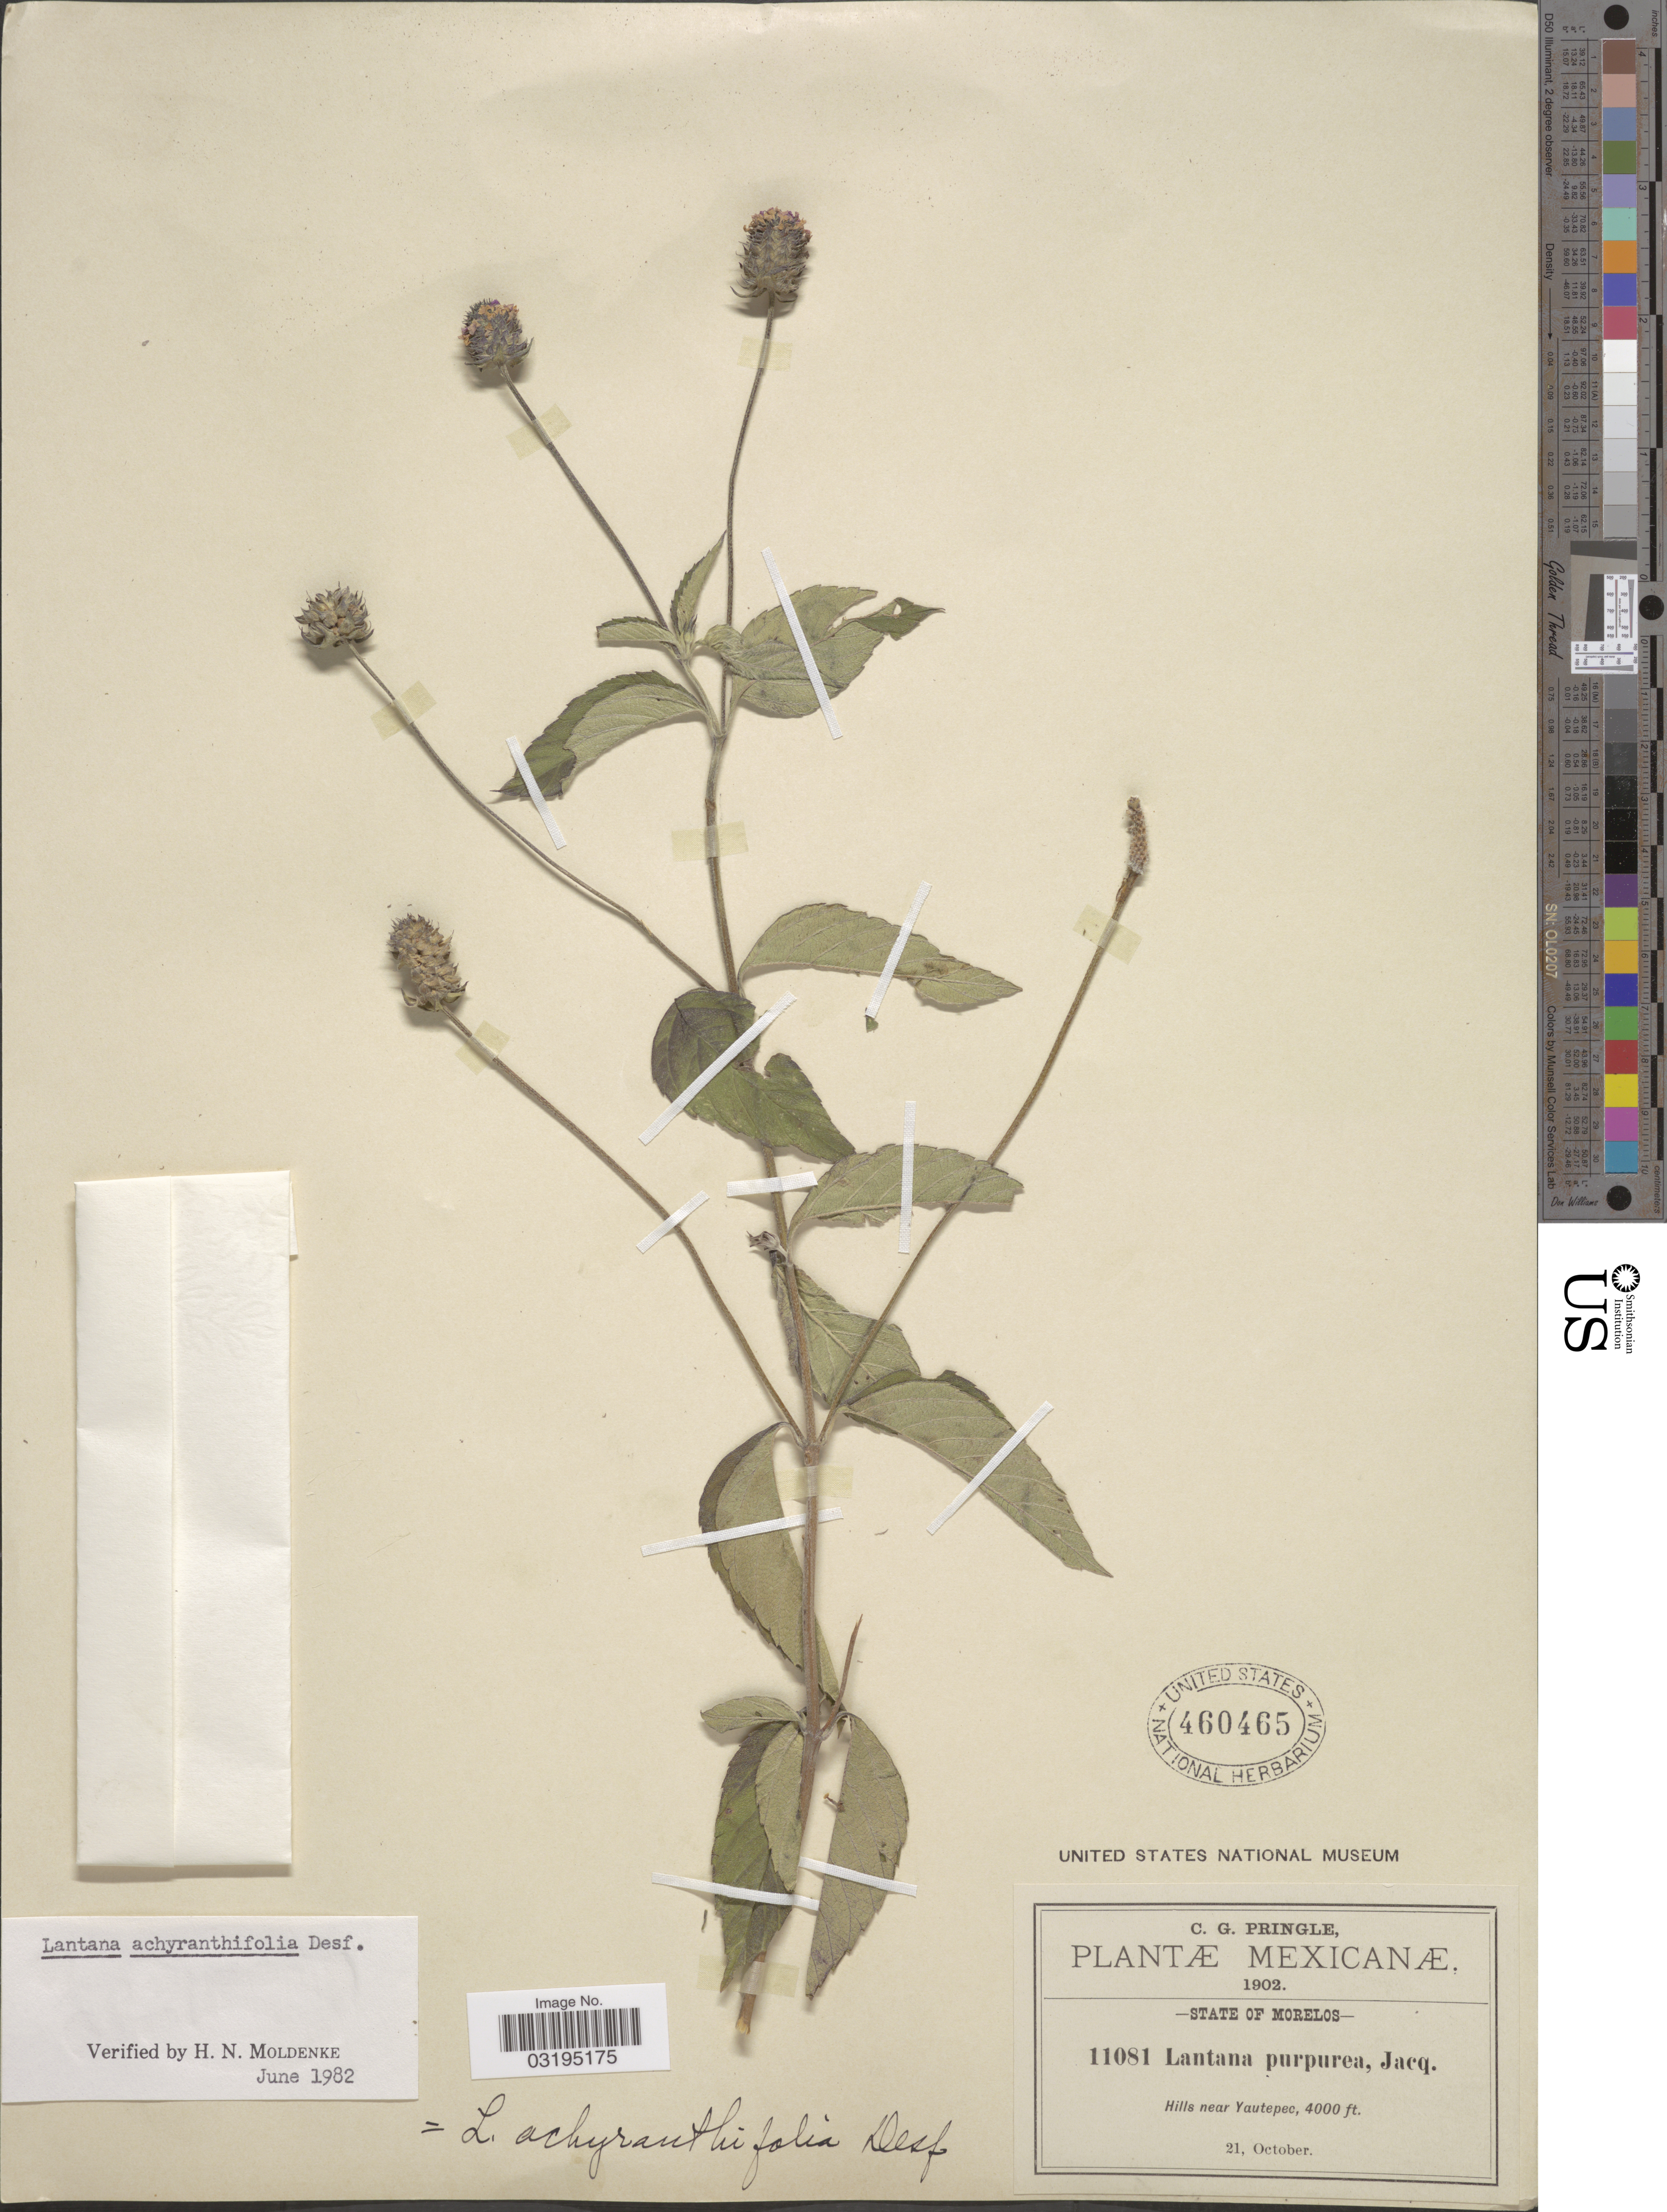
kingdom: Plantae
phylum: Tracheophyta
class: Magnoliopsida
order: Lamiales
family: Verbenaceae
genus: Lantana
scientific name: Lantana achyranthifolia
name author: Desf.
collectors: C. G. Pringle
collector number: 11081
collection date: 1902-10-21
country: Mexico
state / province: Morelos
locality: Hills near Yautepec.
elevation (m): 1219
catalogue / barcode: US 460465